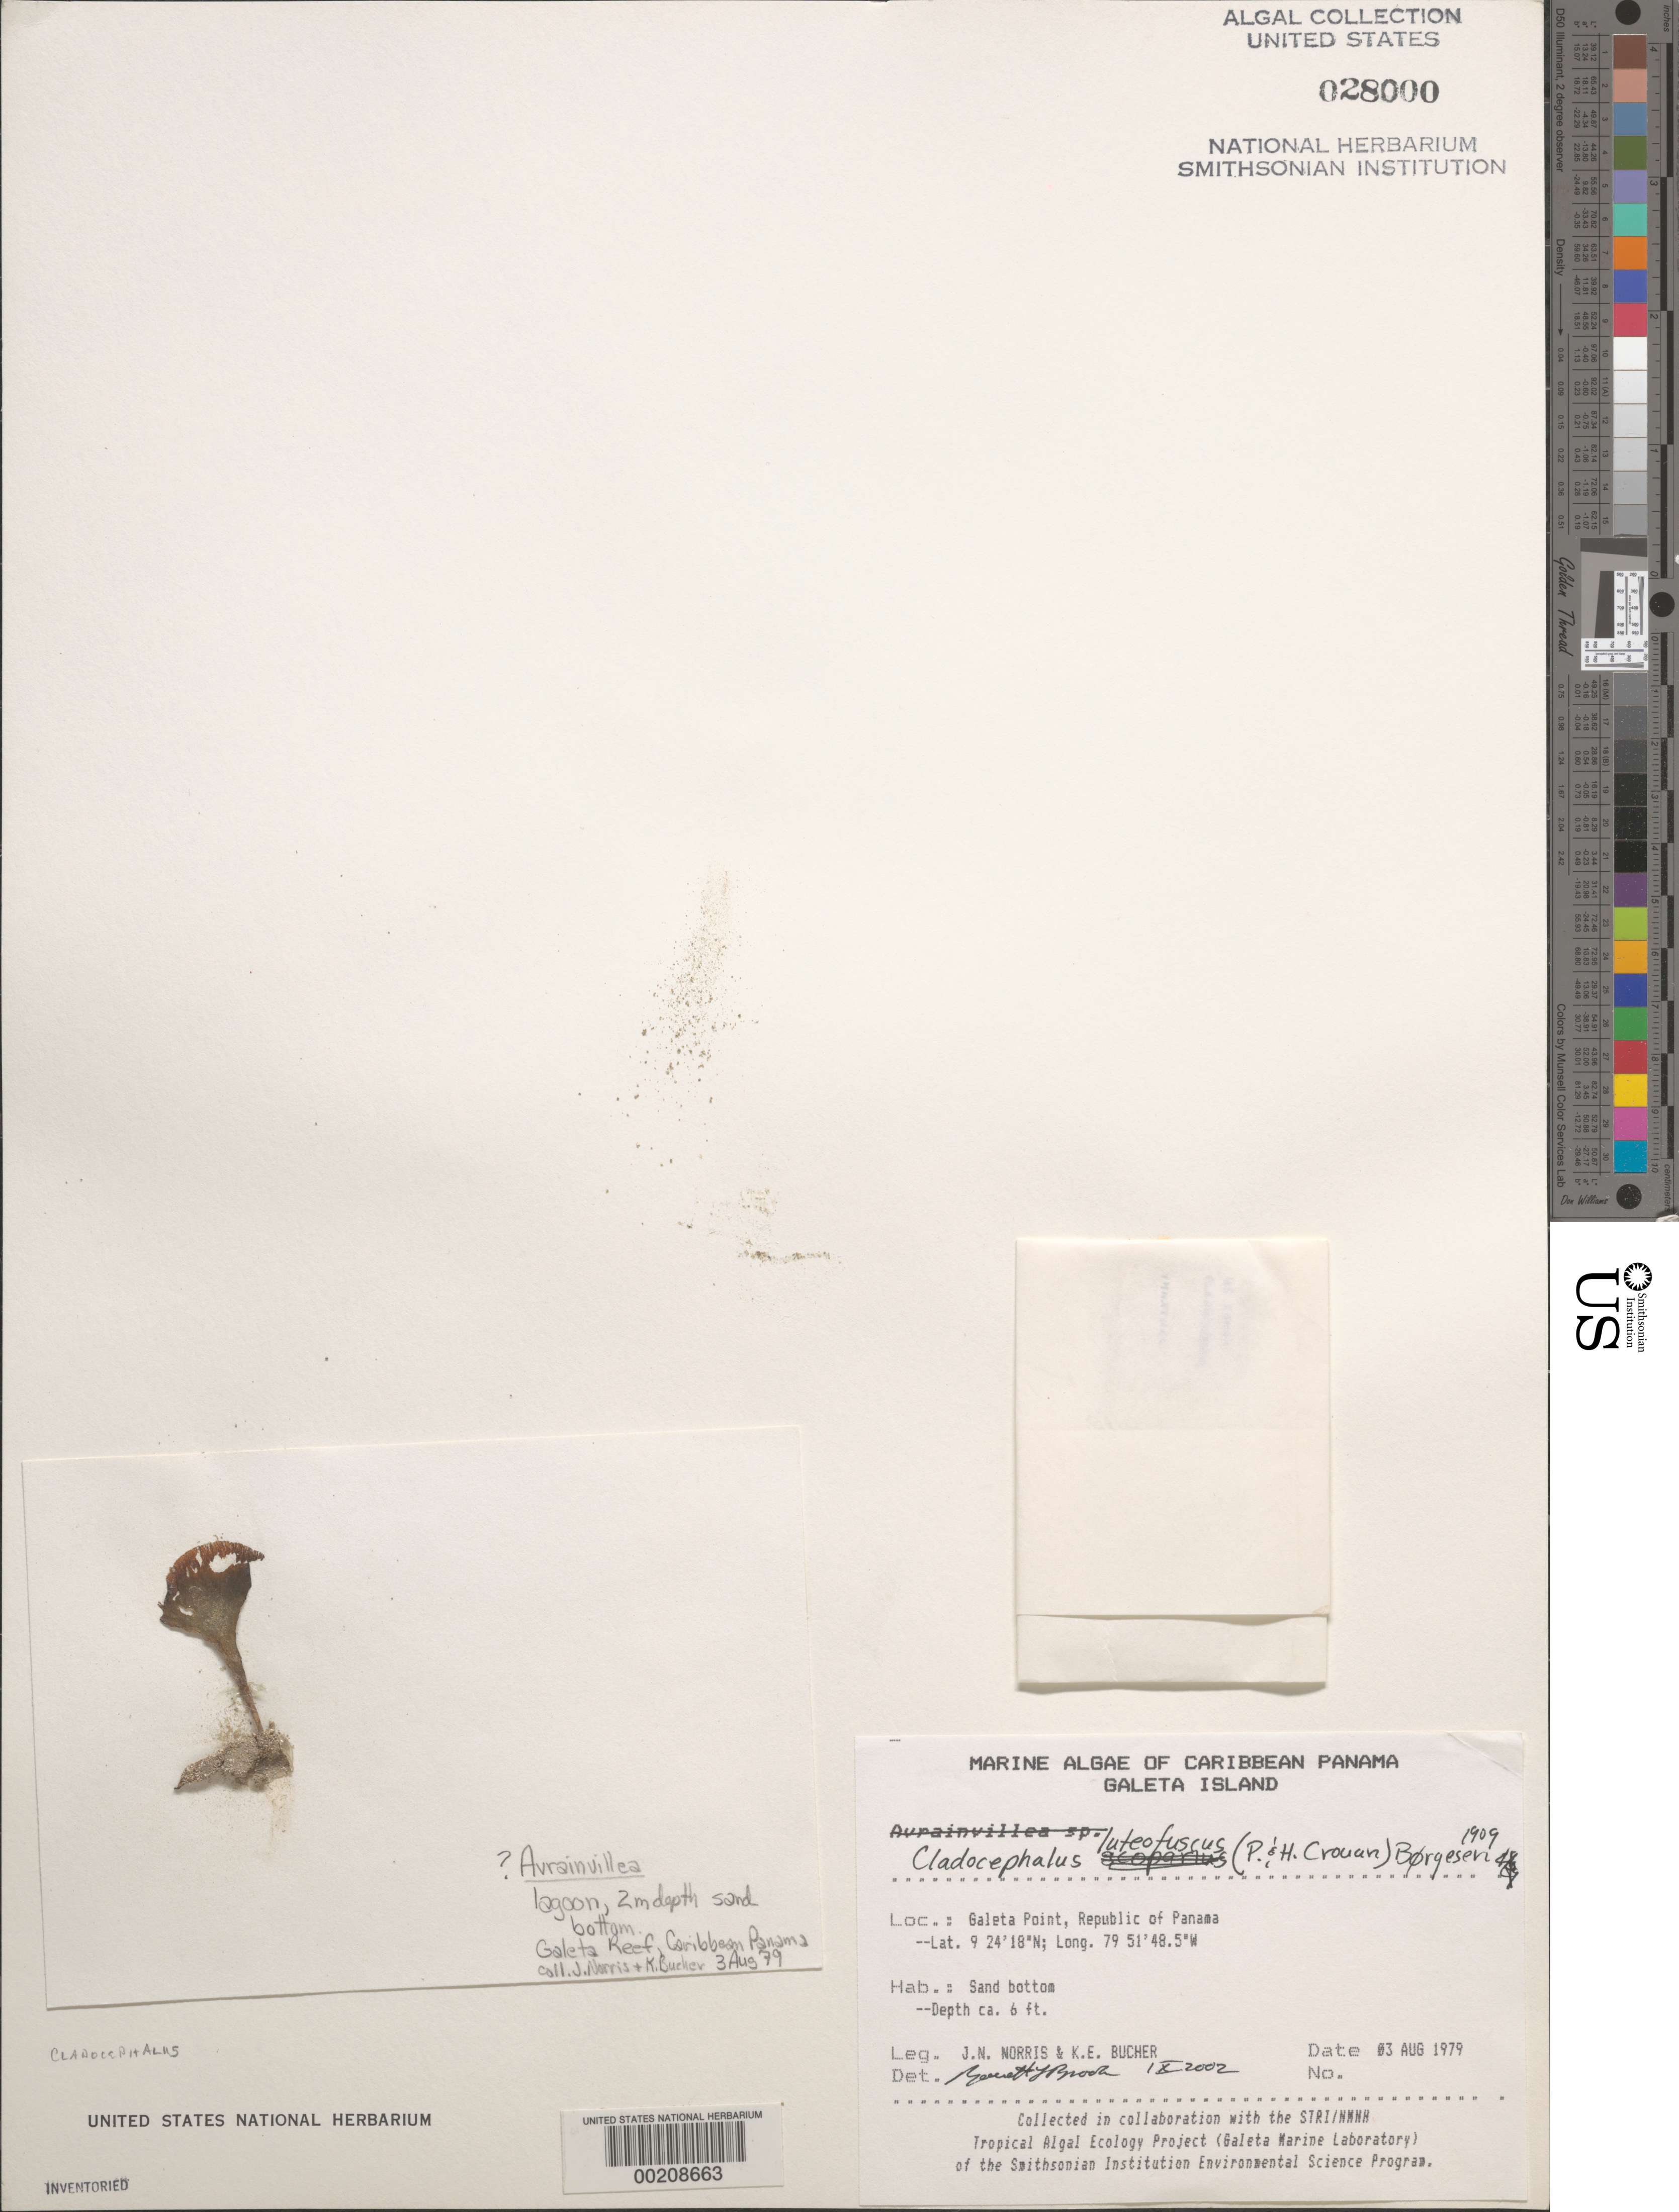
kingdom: Plantae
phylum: Chlorophyta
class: Ulvophyceae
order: Bryopsidales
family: Dichotomosiphonaceae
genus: Avrainvillea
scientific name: Avrainvillea sp.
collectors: J. N. Norris & K. E. Bucher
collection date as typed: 03 Aug 1979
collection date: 1979-08-03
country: Panama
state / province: Colón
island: Galeta Island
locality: Galeta Point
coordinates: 9 24' 18" N, 79 51' 48.5" W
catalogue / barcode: US 28000